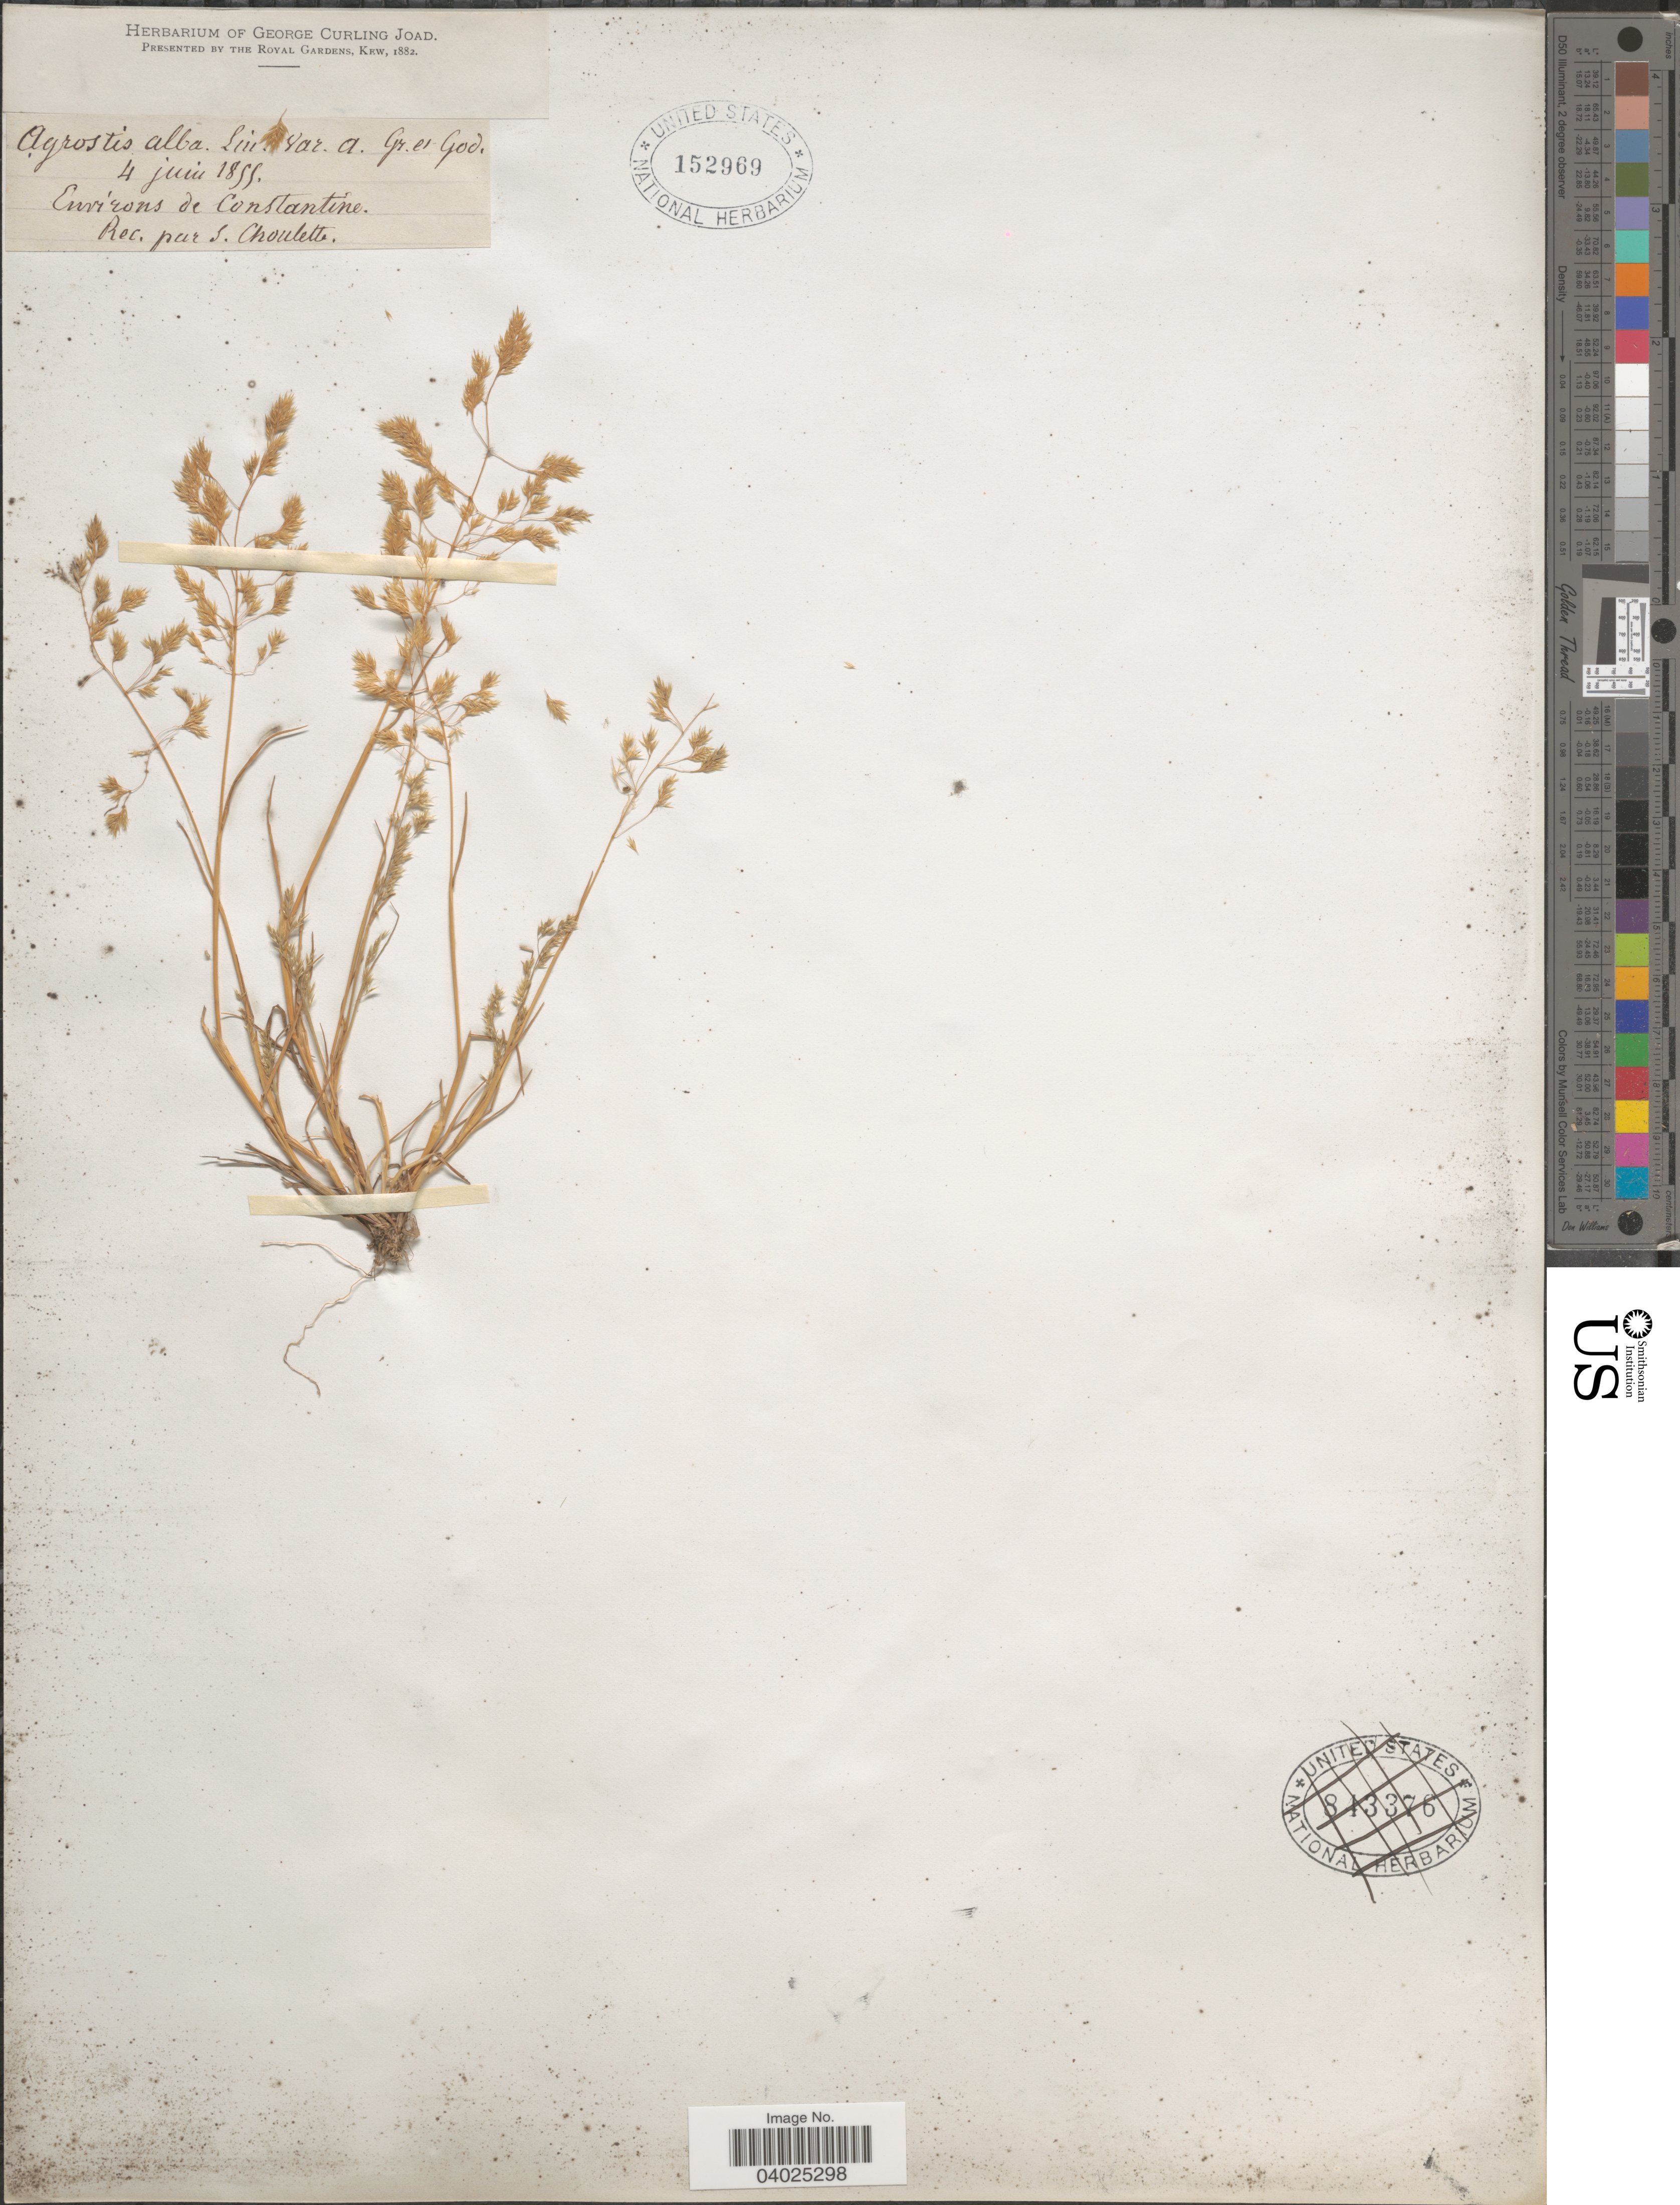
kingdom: Plantae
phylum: Tracheophyta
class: Liliopsida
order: Poales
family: Poaceae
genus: Alpagrostis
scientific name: Alpagrostis alpina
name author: (Scop.) P.M. Peterson et al.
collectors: S. Choulette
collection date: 1855-06-04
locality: Environs de Constantine.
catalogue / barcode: US 152969